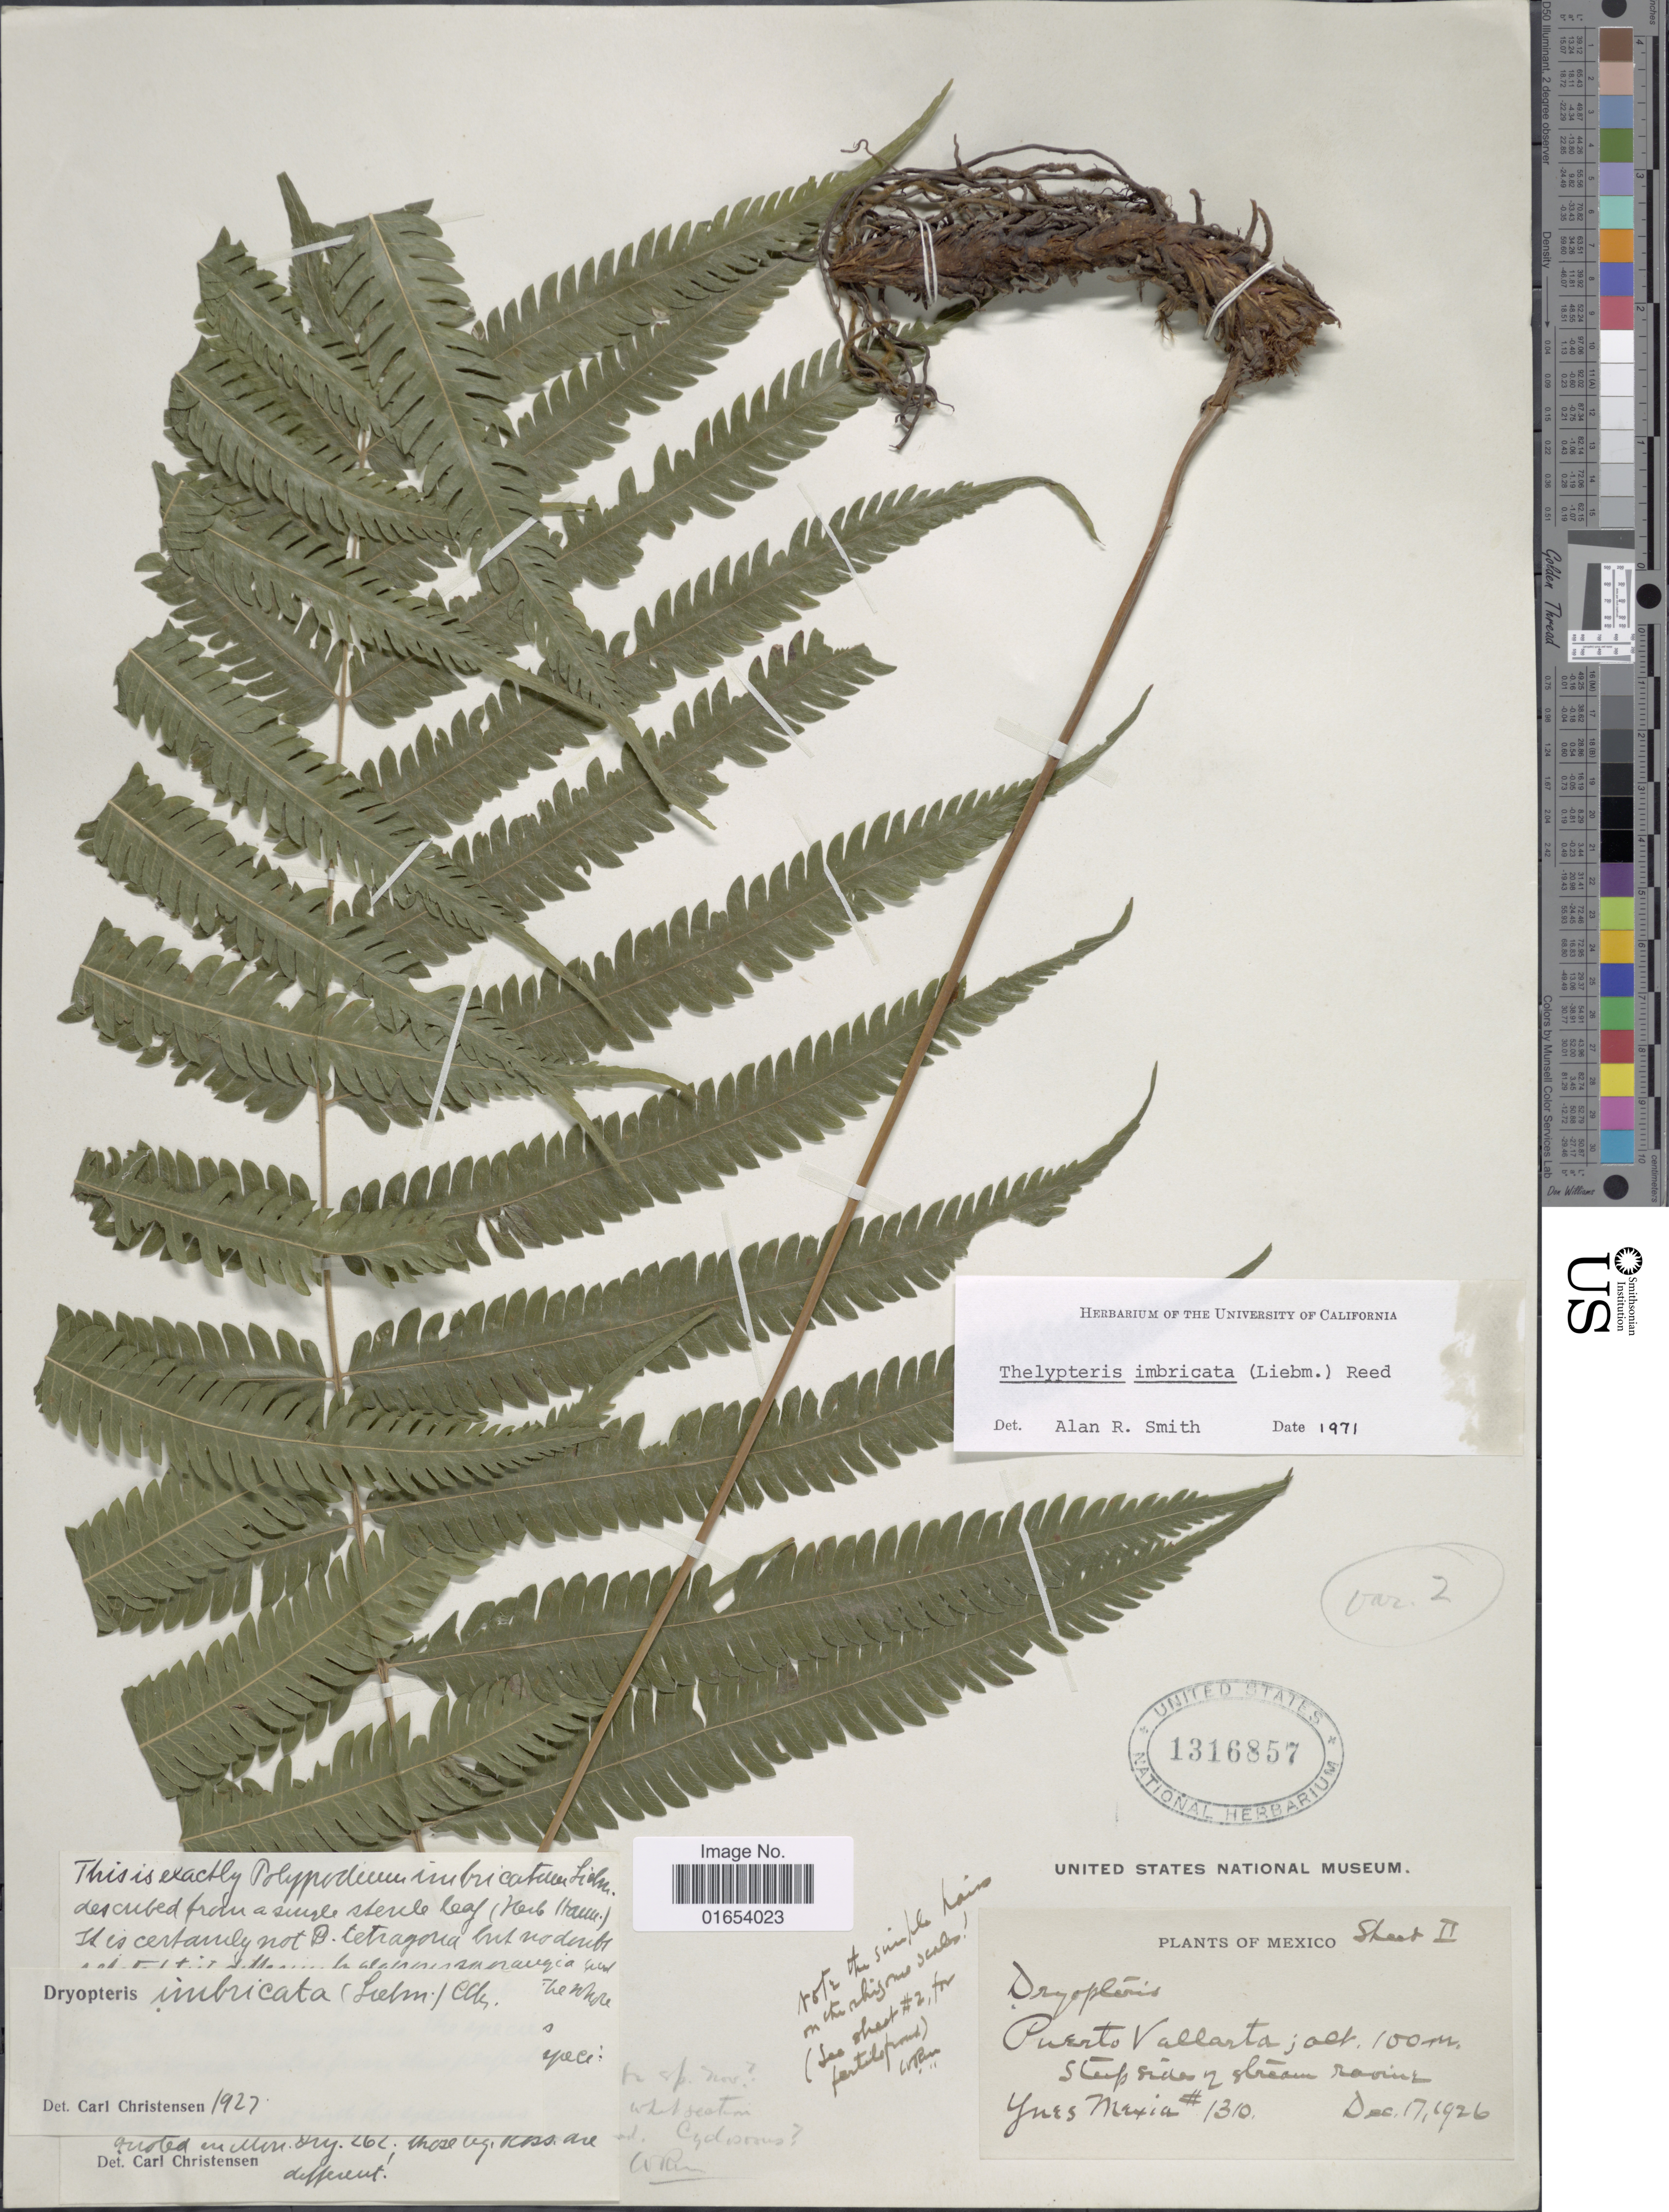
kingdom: Plantae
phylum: Tracheophyta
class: Polypodiopsida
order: Polypodiales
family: Thelypteridaceae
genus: Goniopteris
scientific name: Goniopteris imbricata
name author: (Liebm.) Á. Löve & D. Löve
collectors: Y. Mexia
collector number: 1310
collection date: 1926-12-17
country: Mexico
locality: Mexico, Puerto Vallarta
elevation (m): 100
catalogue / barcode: US 1316857